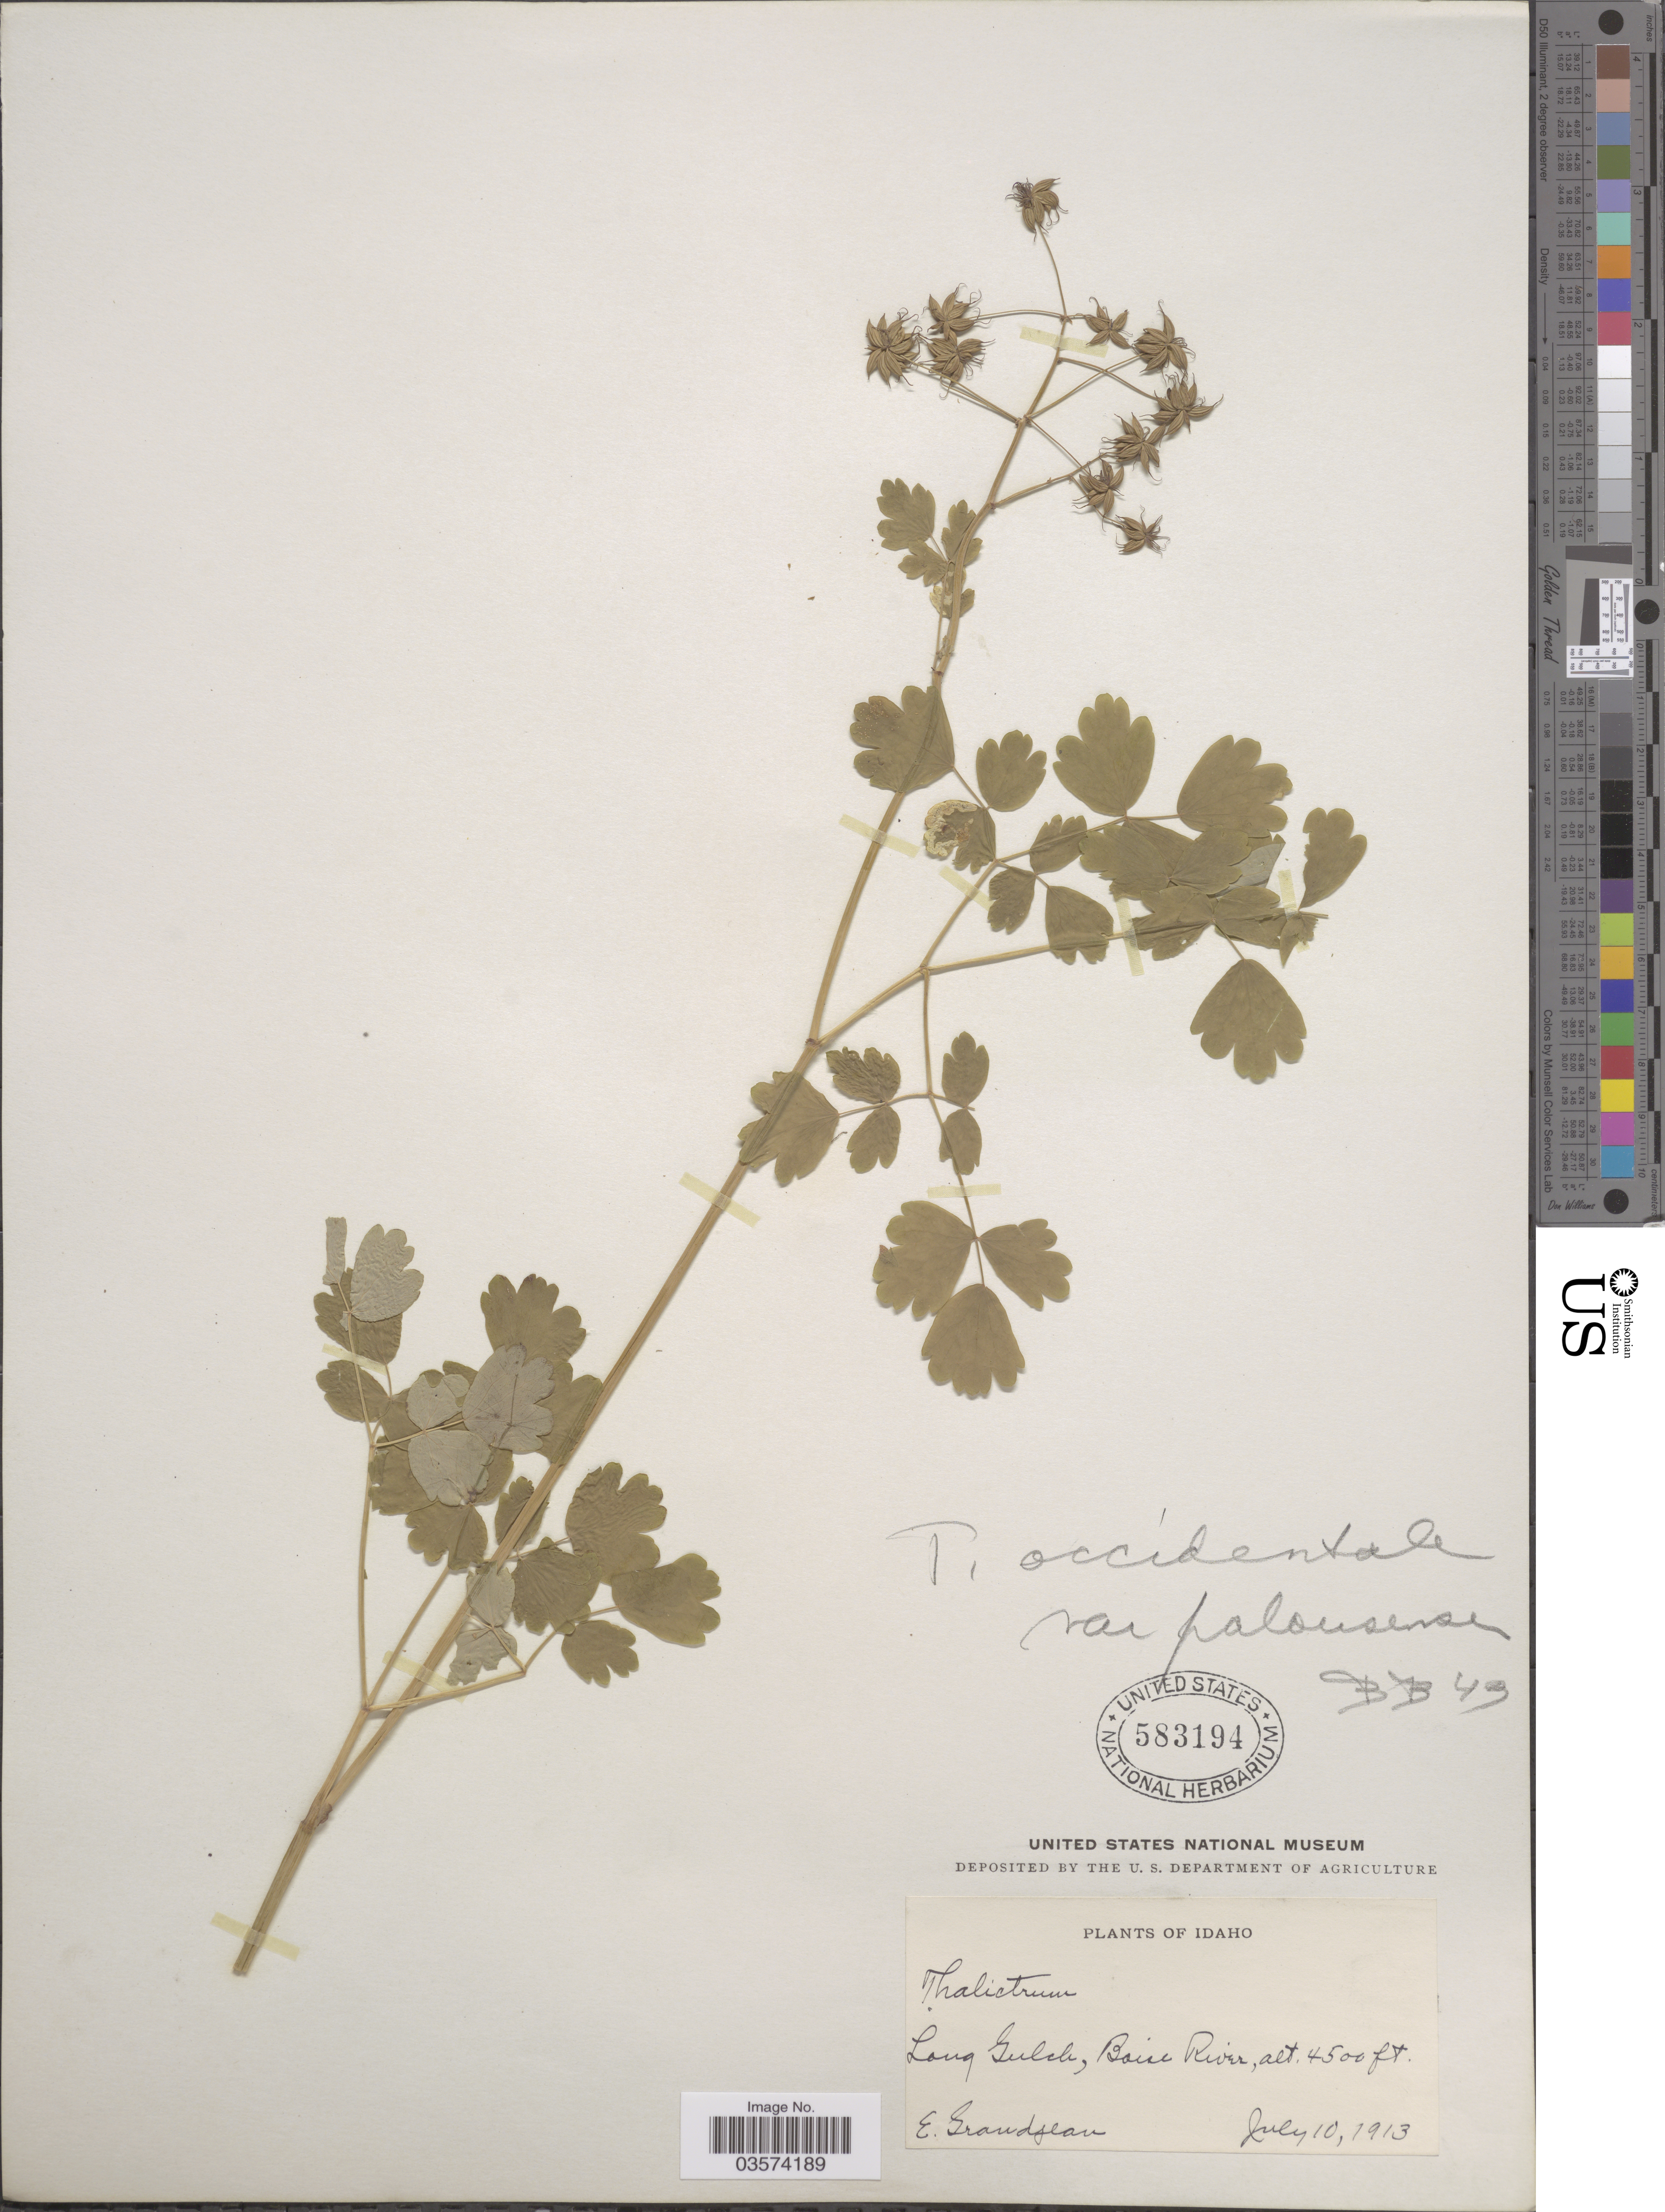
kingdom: Plantae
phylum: Tracheophyta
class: Magnoliopsida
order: Ranunculales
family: Ranunculaceae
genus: Thalictrum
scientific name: Thalictrum occidentale var. palousense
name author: H. St. John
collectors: E. Grandjean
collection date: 1913-07-10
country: United States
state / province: Idaho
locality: Long Gulch, Boise River.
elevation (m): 1372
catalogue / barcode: US 583194